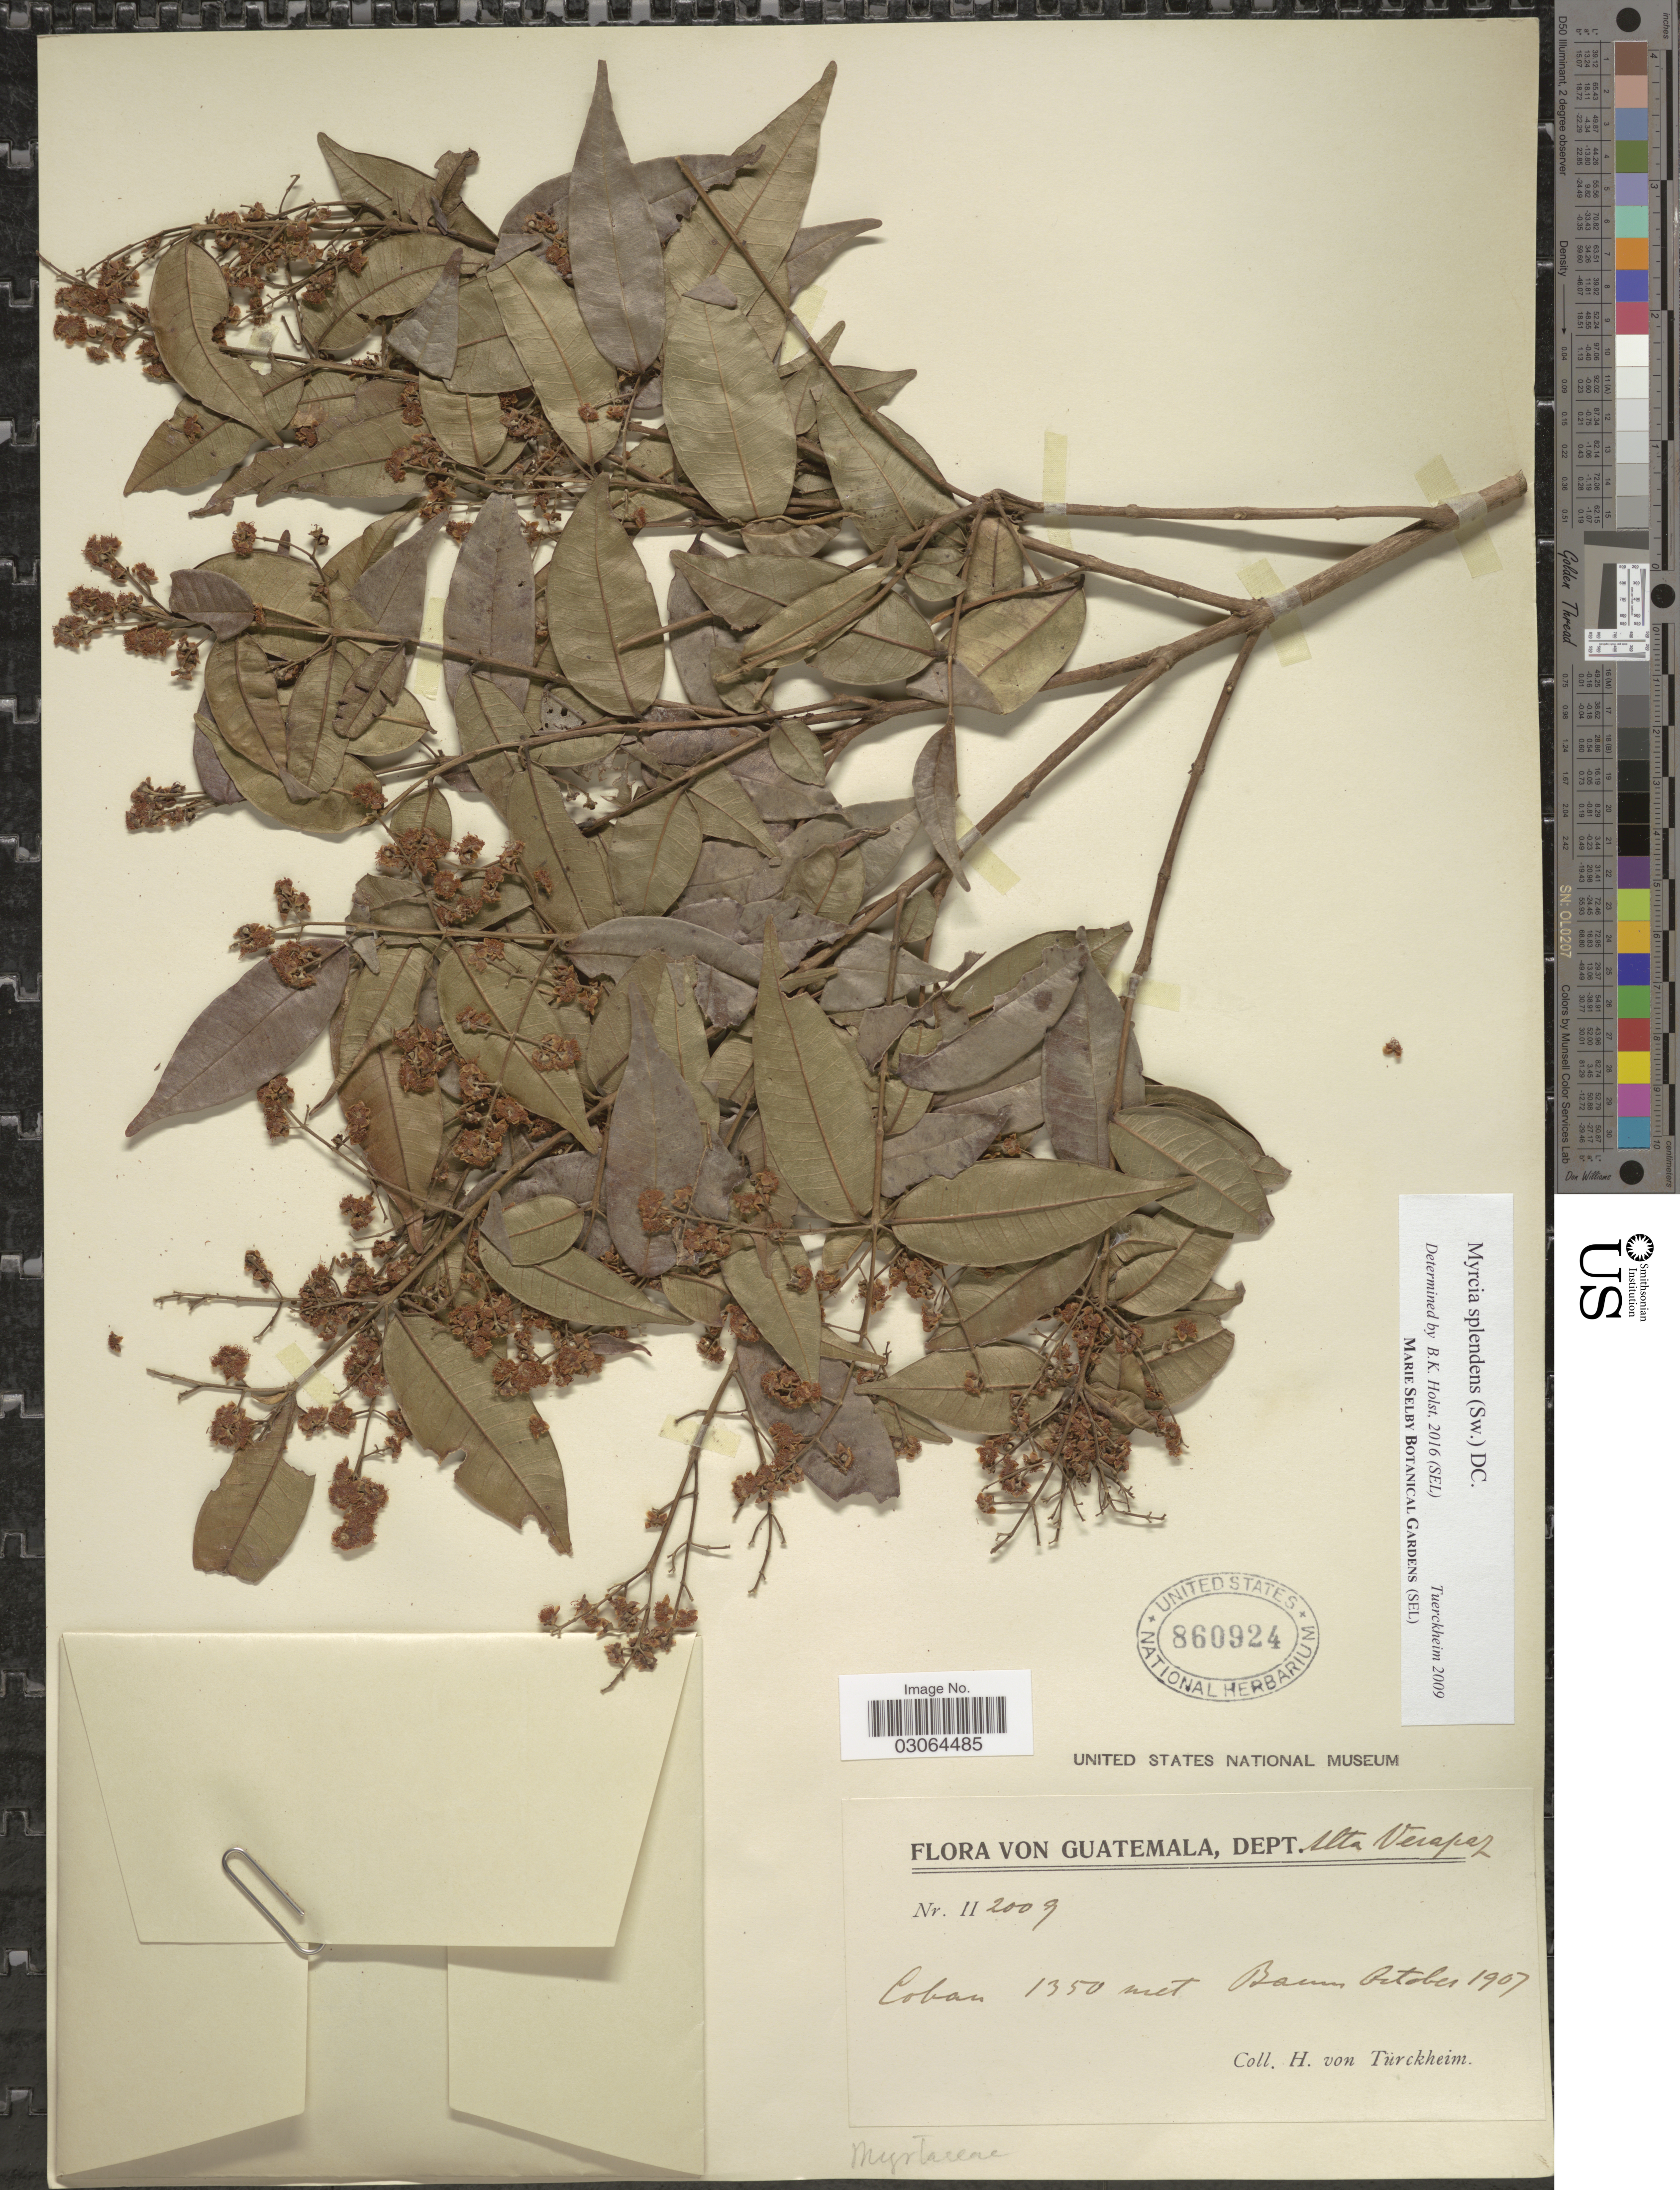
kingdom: Plantae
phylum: Tracheophyta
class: Magnoliopsida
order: Myrtales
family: Myrtaceae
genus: Myrcia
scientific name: Myrcia splendens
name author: (Sw.) DC.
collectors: H. von Türckheim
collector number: II2009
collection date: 1907-10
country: Guatemala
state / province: Alta Verapaz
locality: Dept. Alta Verapaz, Coban.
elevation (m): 1350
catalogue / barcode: US 860924